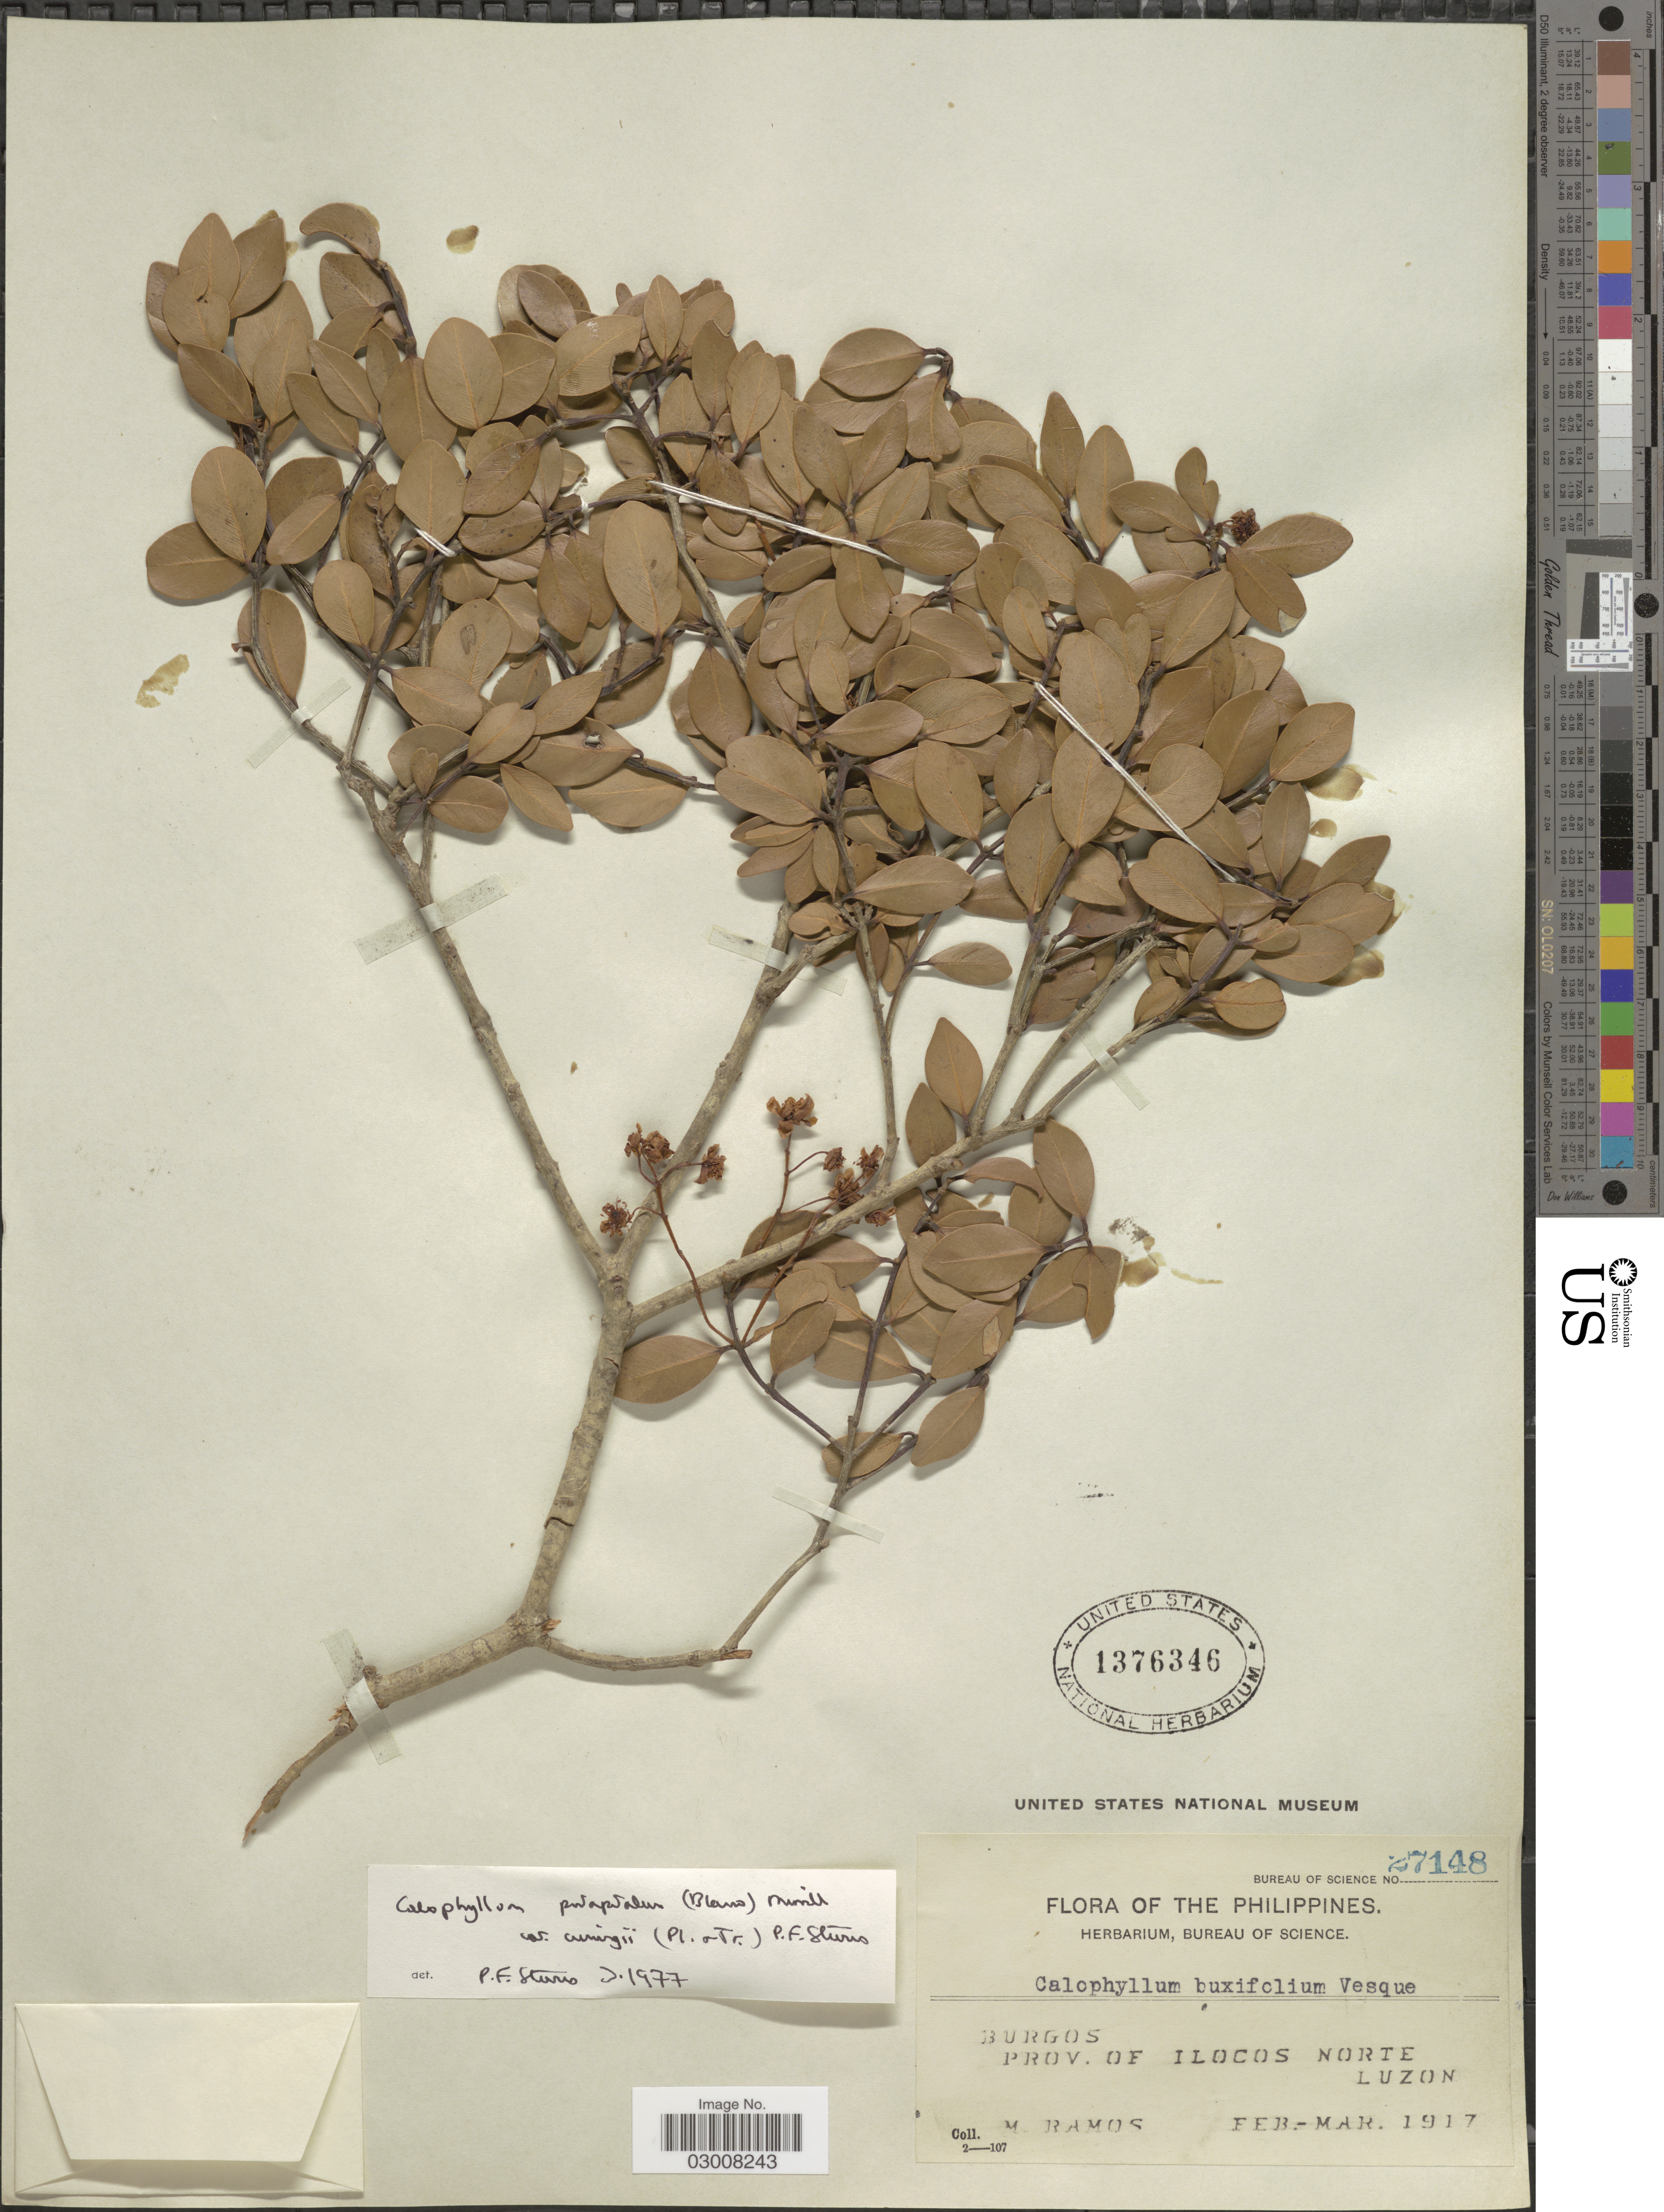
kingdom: Plantae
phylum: Tracheophyta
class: Magnoliopsida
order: Malpighiales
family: Calophyllaceae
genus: Calophyllum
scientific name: Calophyllum pentapetalum var. cumingii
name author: P.F. Stevens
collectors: M. Ramos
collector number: Bureau of Science 27148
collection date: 1917-02/1917-03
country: Philippines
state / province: Ilocos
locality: Burgos, Prov. of Ilocos Norte, Luzon.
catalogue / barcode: US 1376346